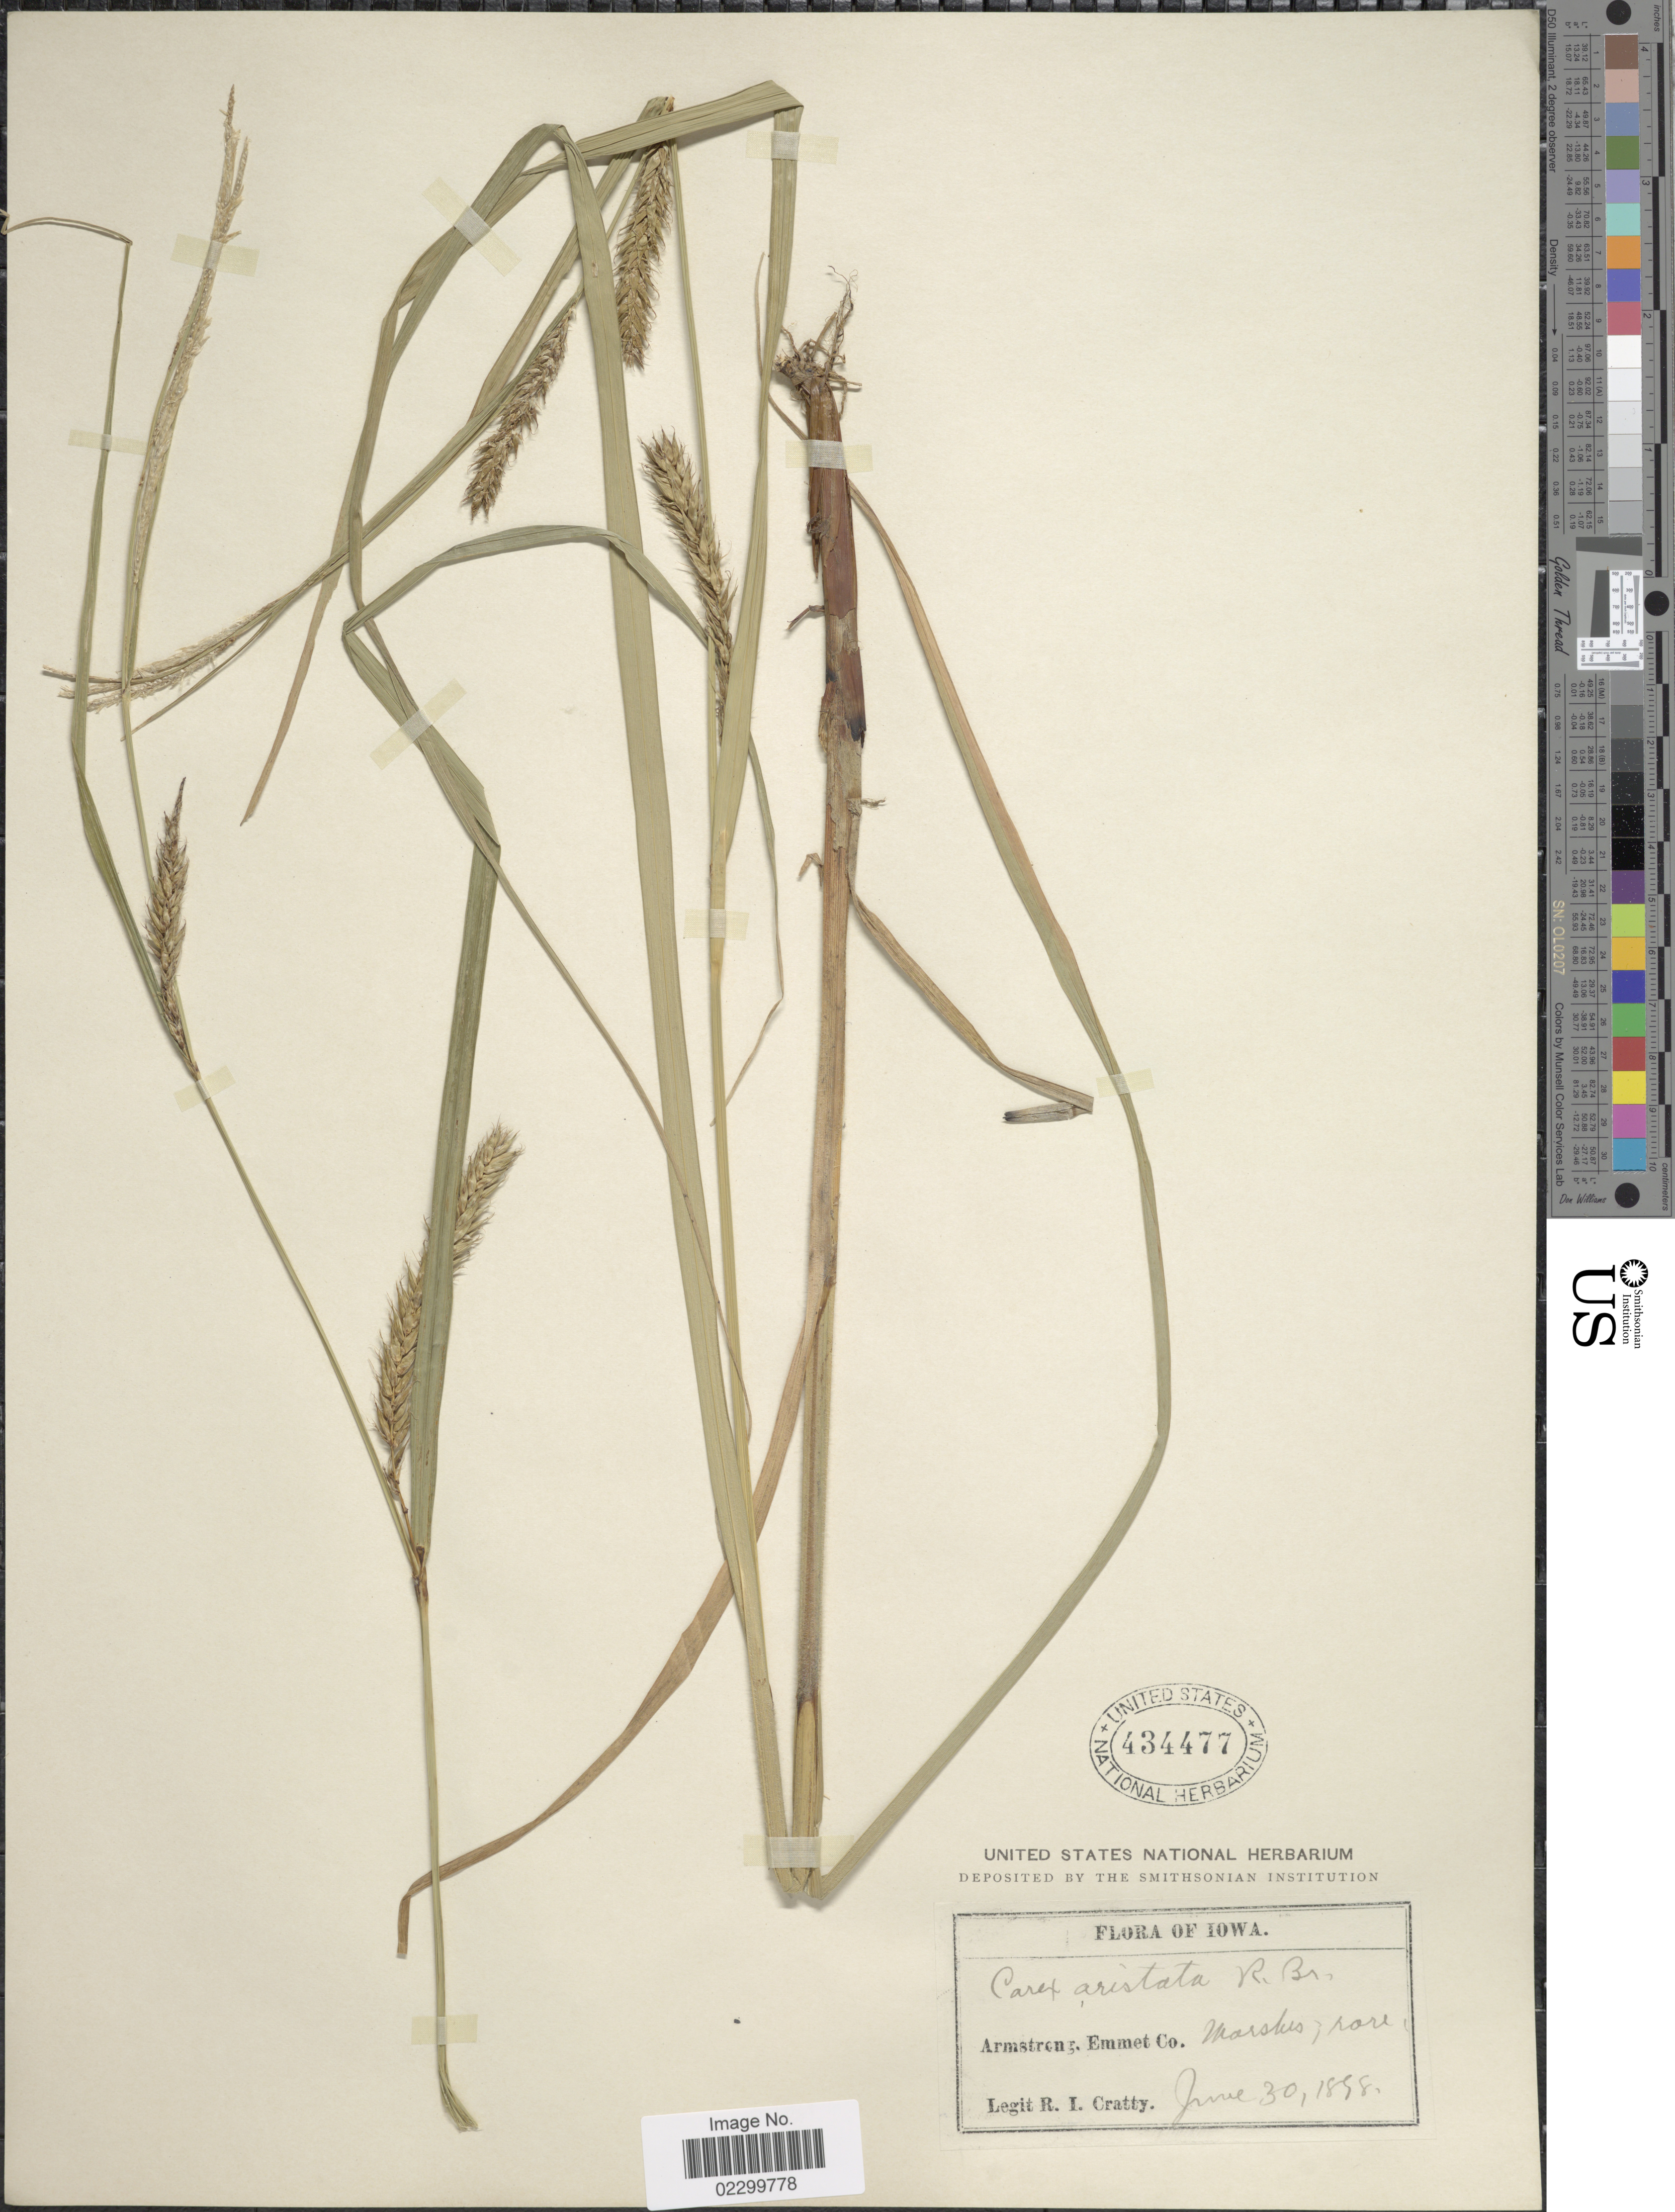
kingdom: Plantae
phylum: Tracheophyta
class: Liliopsida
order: Poales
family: Cyperaceae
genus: Carex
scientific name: Carex atherodes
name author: Spreng.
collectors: R. Cratty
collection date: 1898-06-30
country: United States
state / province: Iowa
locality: Armstrong, Emmet Co. Marshes.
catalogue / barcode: US 434477